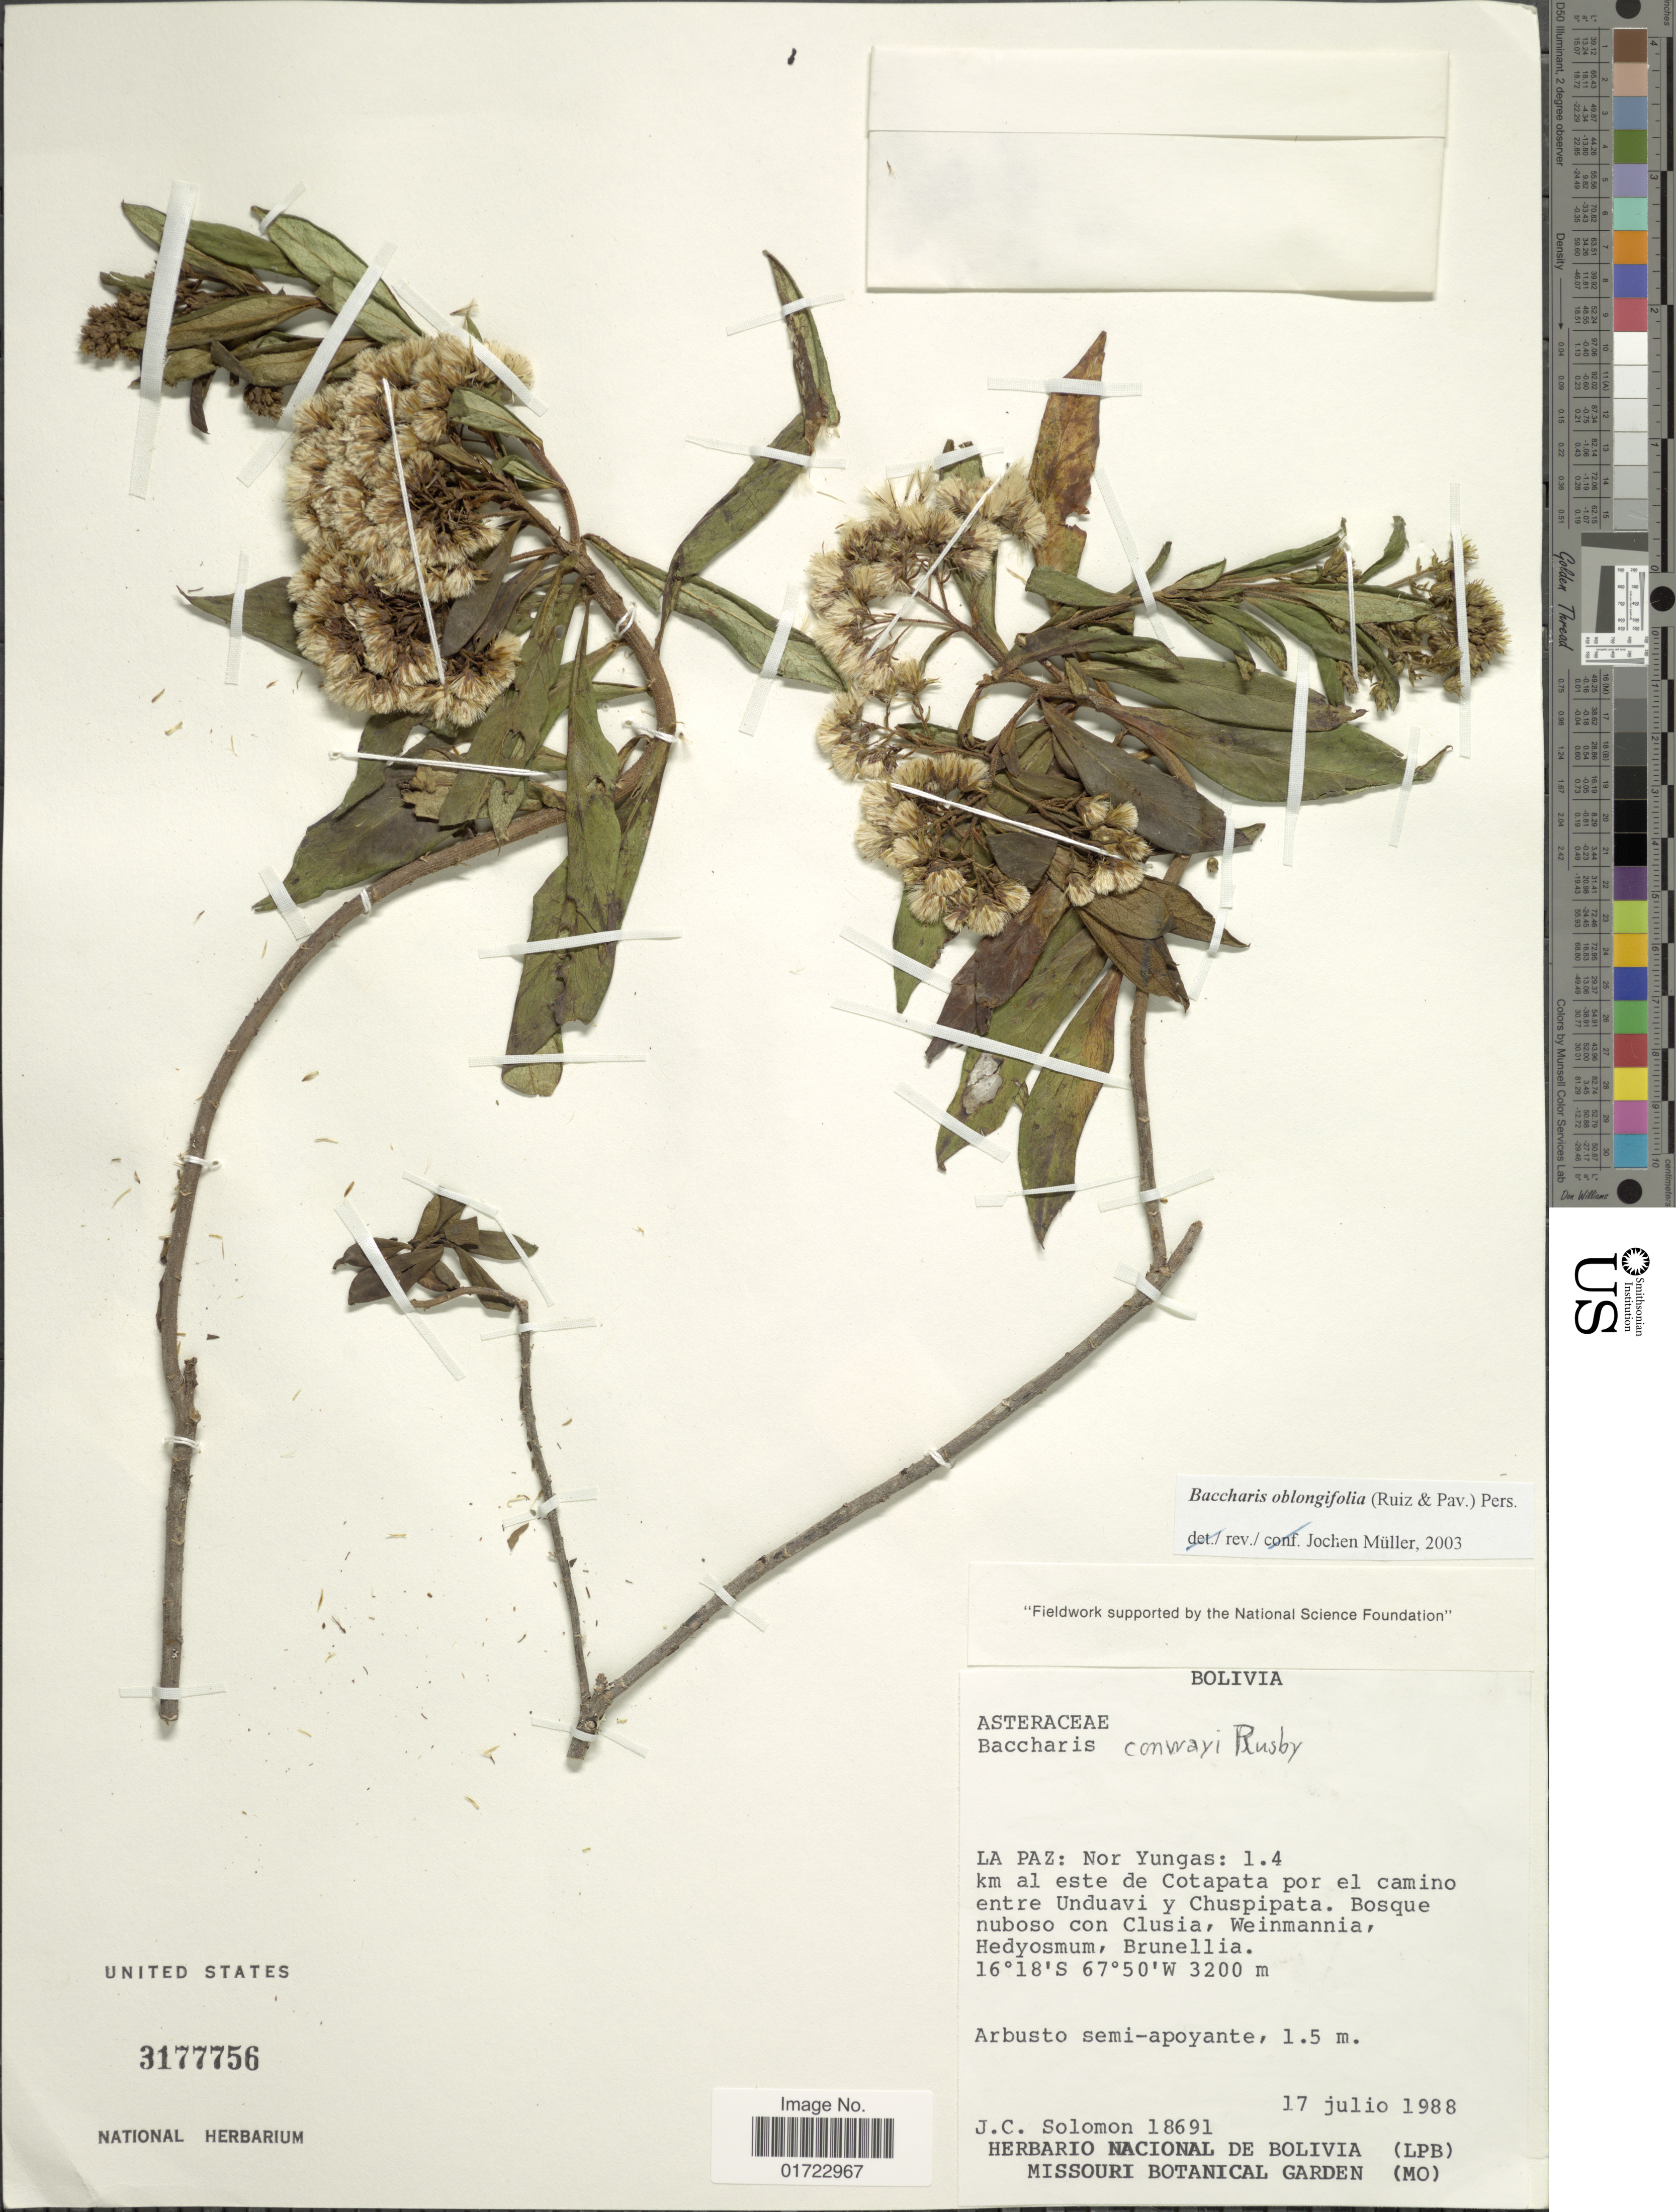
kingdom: Plantae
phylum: Tracheophyta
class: Magnoliopsida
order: Asterales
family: Asteraceae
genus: Baccharis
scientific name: Baccharis oblongifolia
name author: (Ruiz & Pav.) Pers.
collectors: J. C. Solomon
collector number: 18691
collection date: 1988-07-17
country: Bolivia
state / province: La Paz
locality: Nor Yungas: 1.4 km al este de Cotapata por el camino entre Unduavi y Chuspipata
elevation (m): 3200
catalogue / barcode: US 3177756